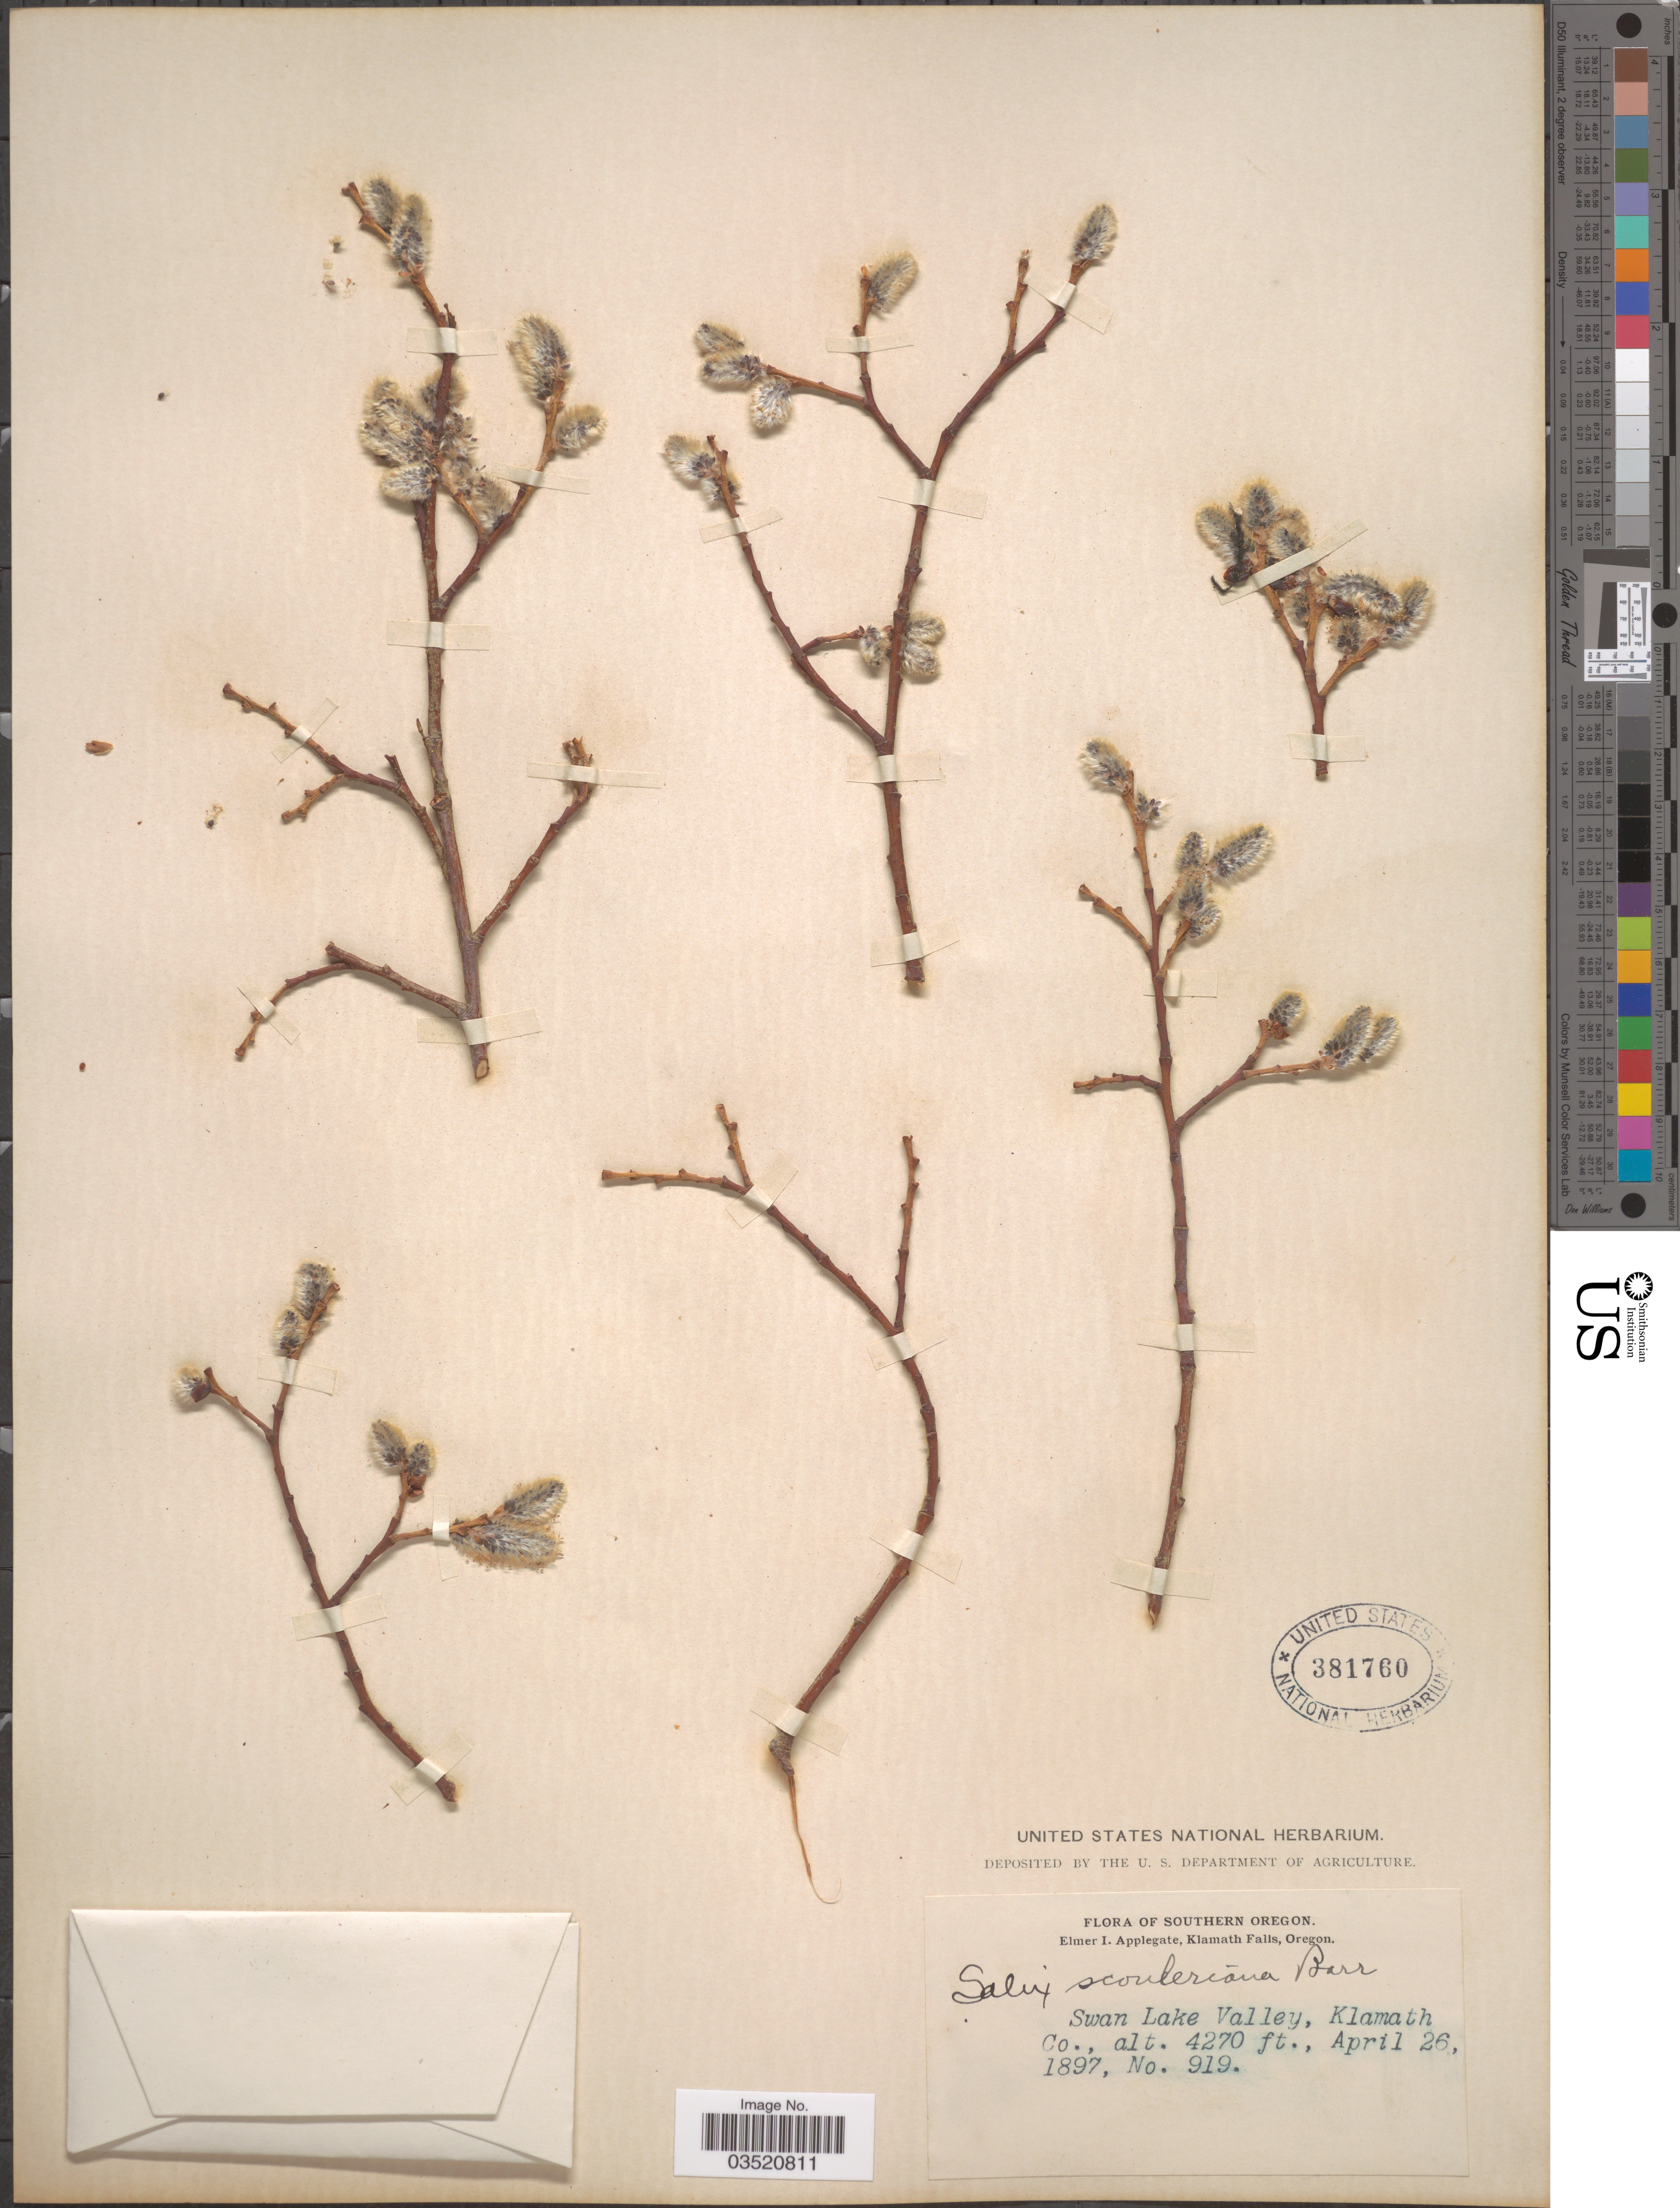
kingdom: Plantae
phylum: Tracheophyta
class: Magnoliopsida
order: Malpighiales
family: Salicaceae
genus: Salix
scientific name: Salix scouleriana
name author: Barratt ex Hook.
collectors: E. I. Applegate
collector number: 919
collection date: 1897-04-26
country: United States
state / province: Oregon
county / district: Klamath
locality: Southern Oregon. Klamath Falls. [unsure placement] Swan Lake Valley, Klamath Co.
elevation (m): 1301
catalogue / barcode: US 381760